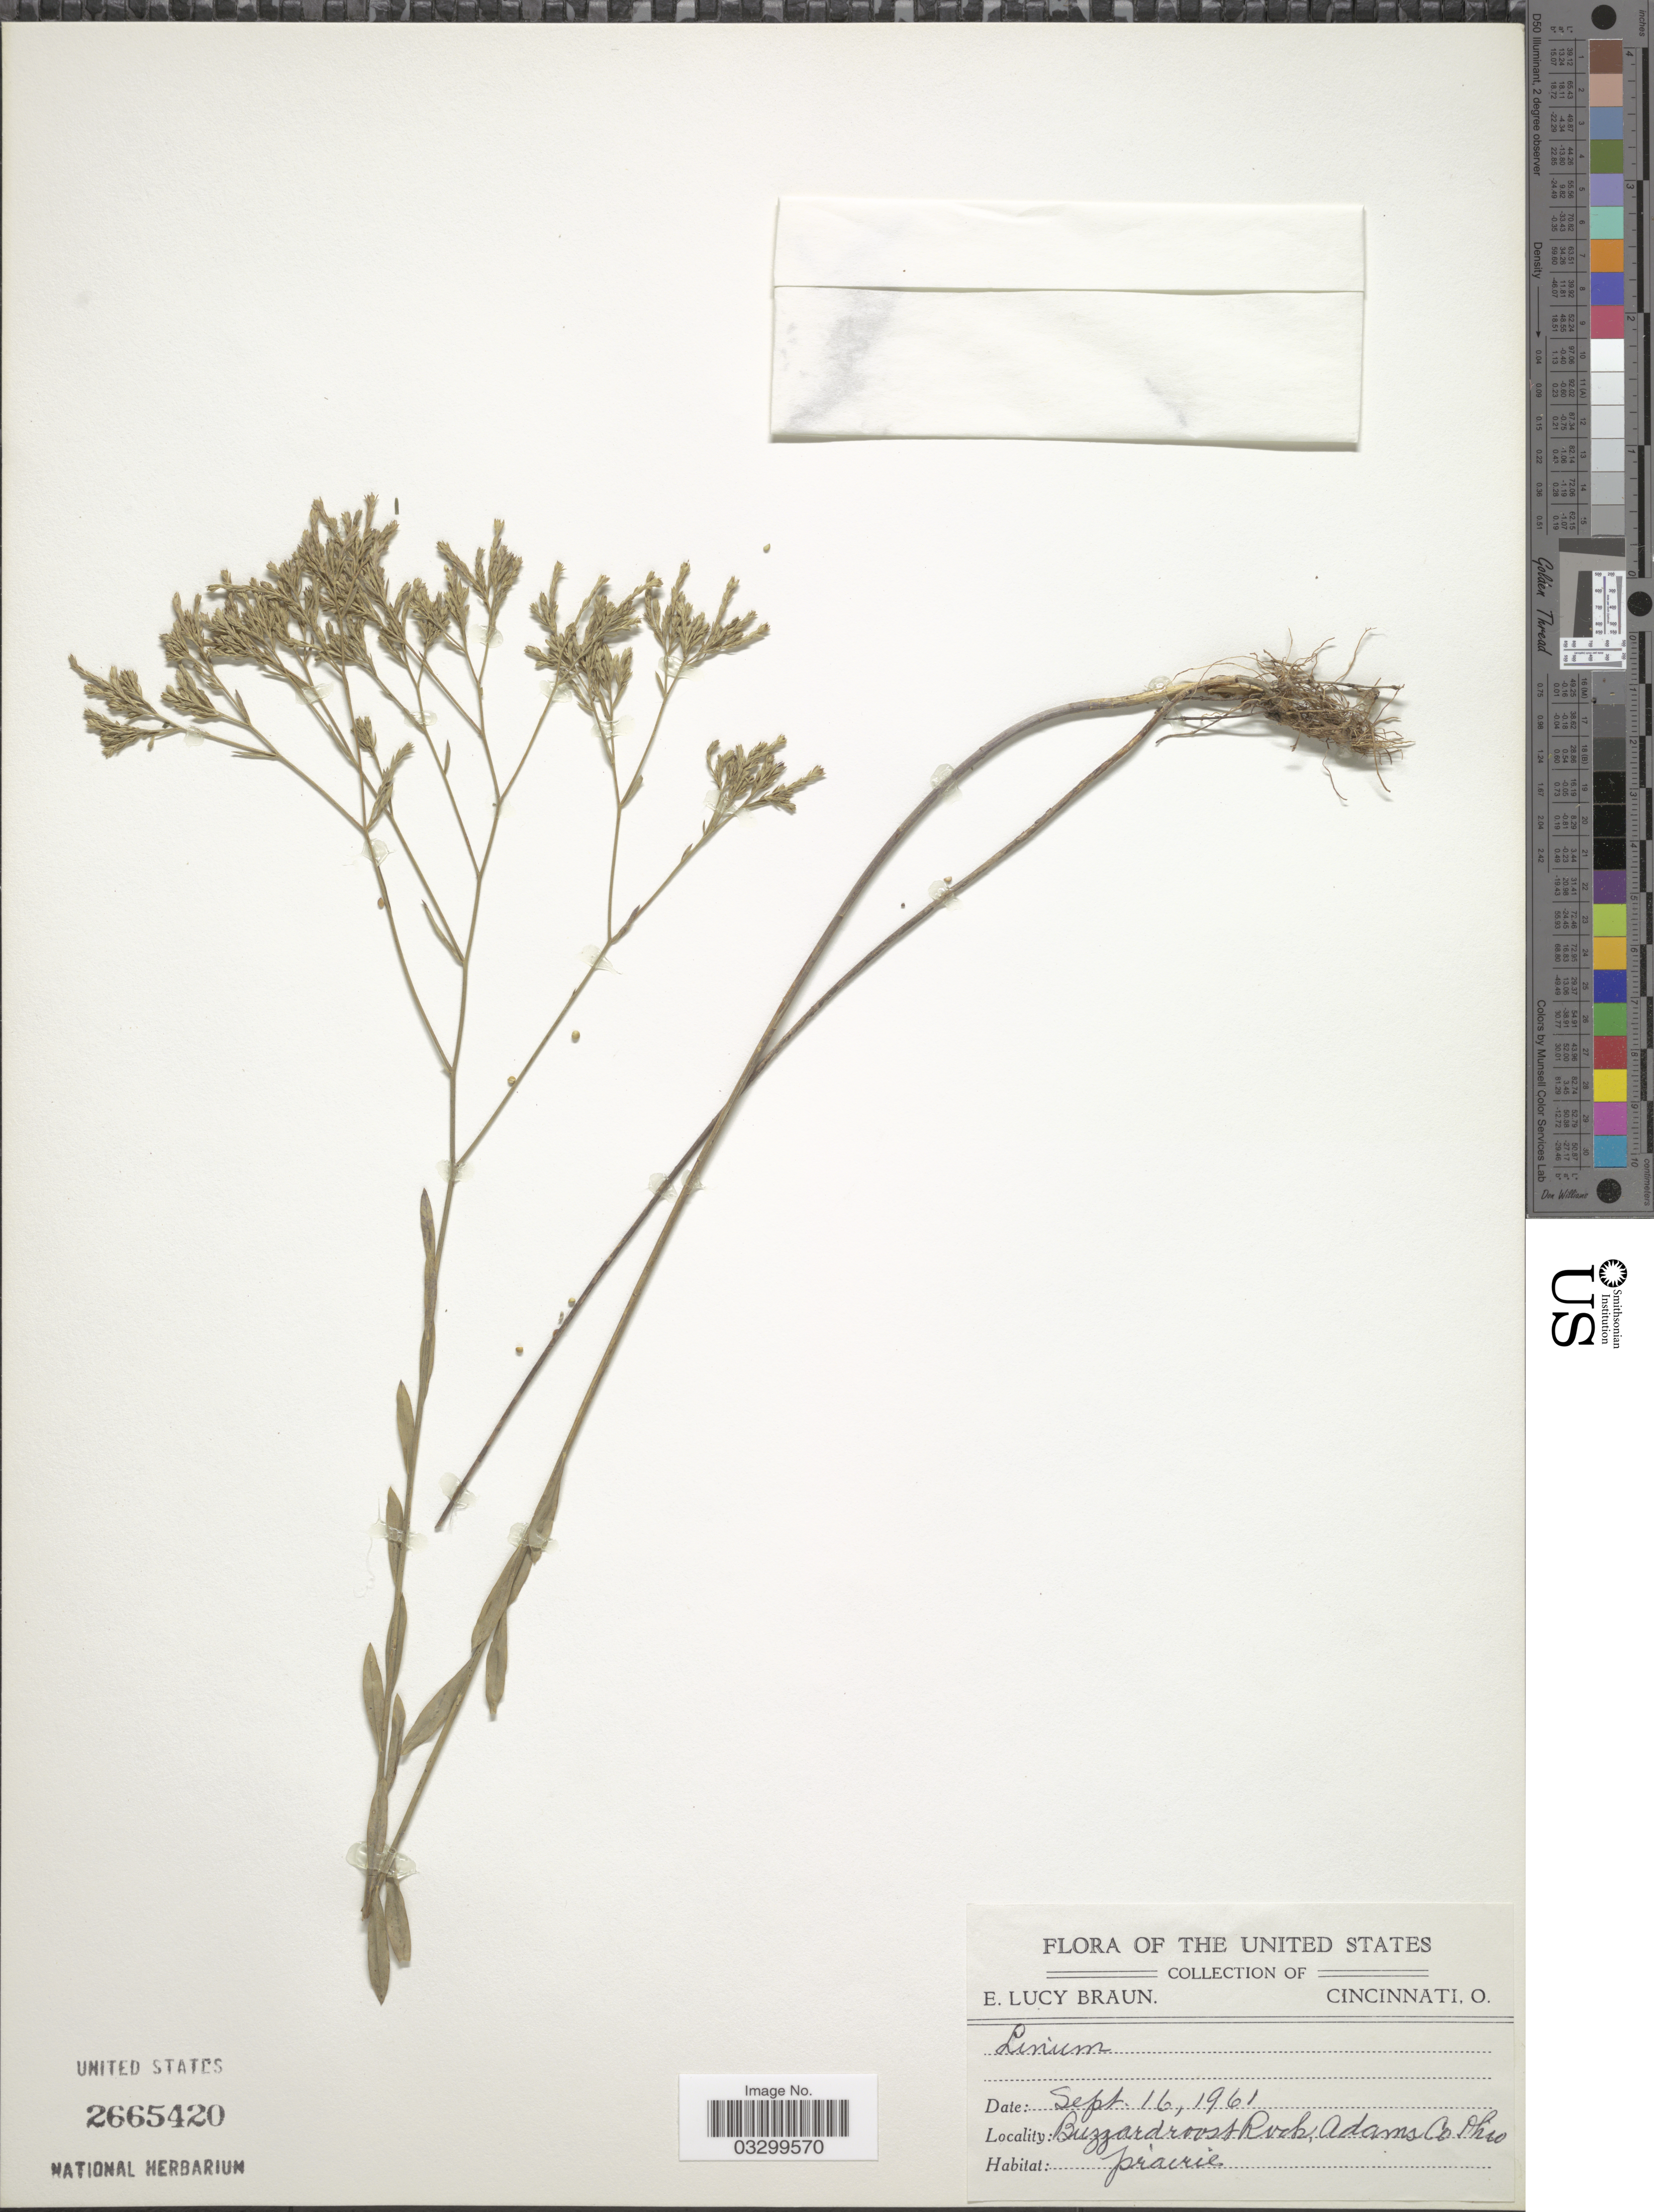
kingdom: Plantae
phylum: Tracheophyta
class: Magnoliopsida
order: Malpighiales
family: Linaceae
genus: Linum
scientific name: Linum sp.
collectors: E. L. Braun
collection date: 1961-09-16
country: United States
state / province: Ohio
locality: Buzzard roost Rock, Adams Co.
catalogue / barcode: US 2665420